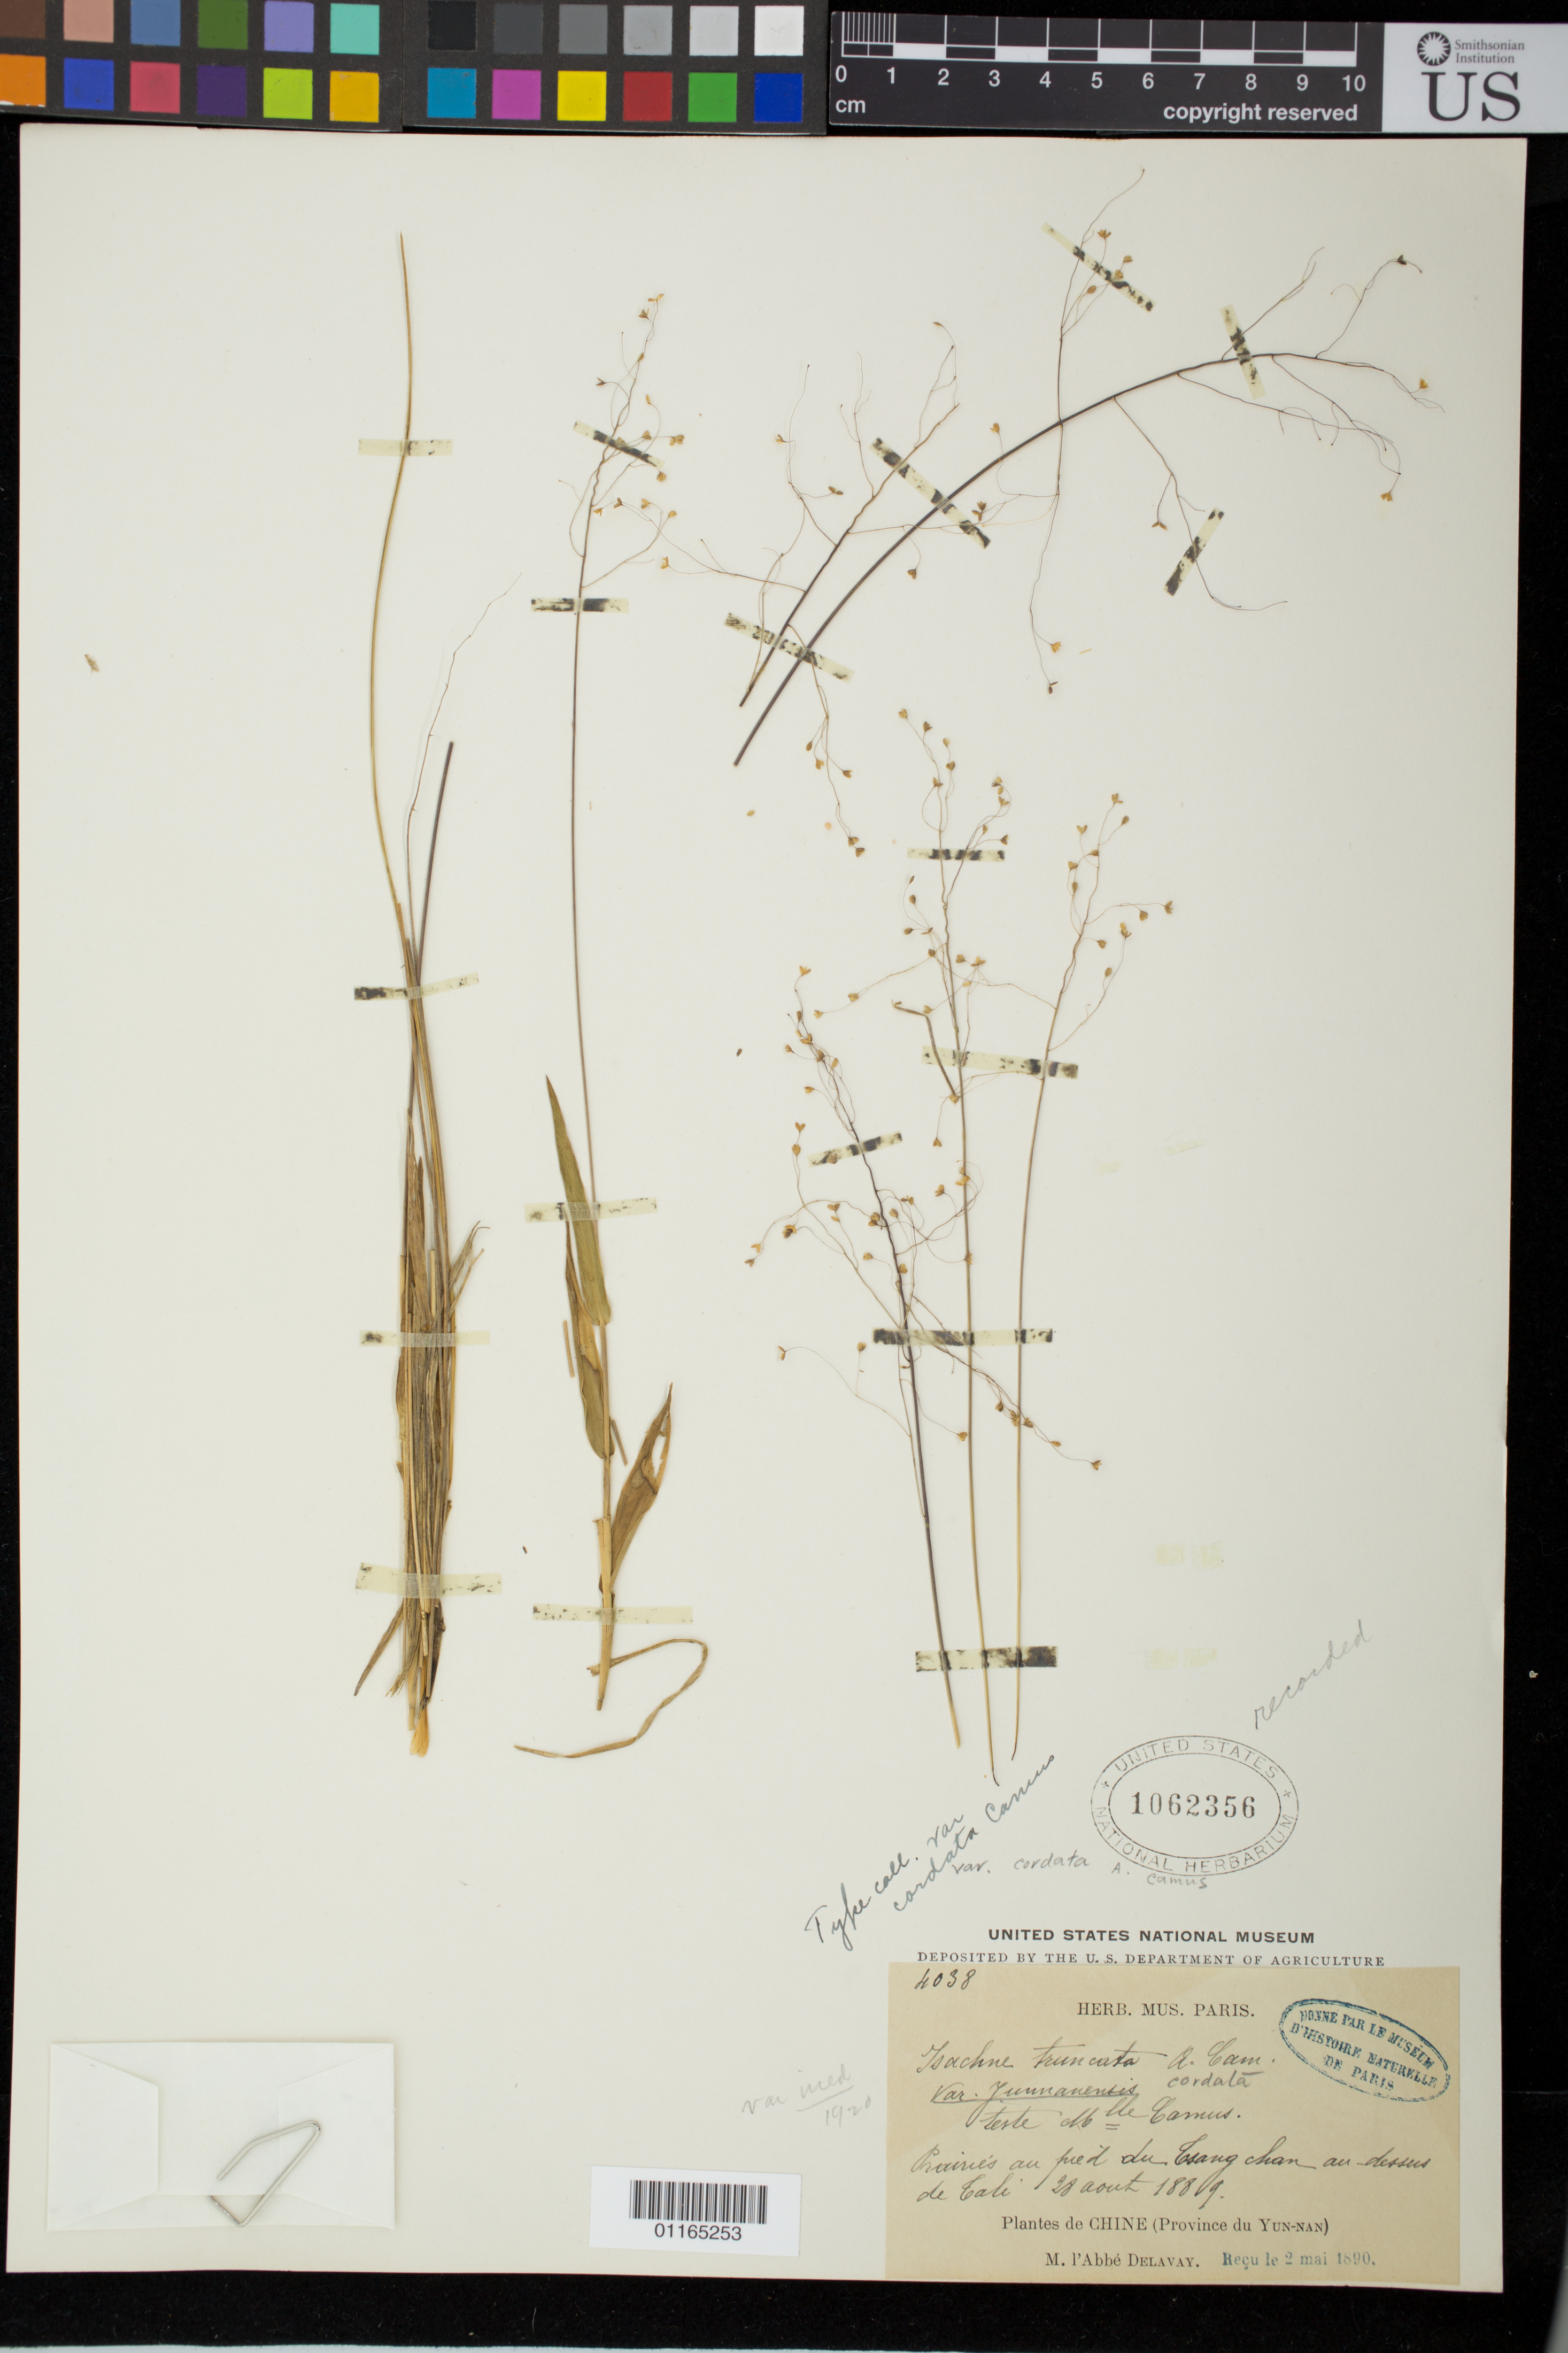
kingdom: Plantae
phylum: Tracheophyta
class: Liliopsida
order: Poales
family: Poaceae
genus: Isachne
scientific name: Isachne truncata var. cordata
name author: A. Camus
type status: Isotype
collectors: P. Delavay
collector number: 4038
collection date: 1889-08-28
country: China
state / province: Yunnan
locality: Prairiés au pied du Tsang chan, au-dessus de Talis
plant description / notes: ex herb Paris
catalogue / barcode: US 1062356